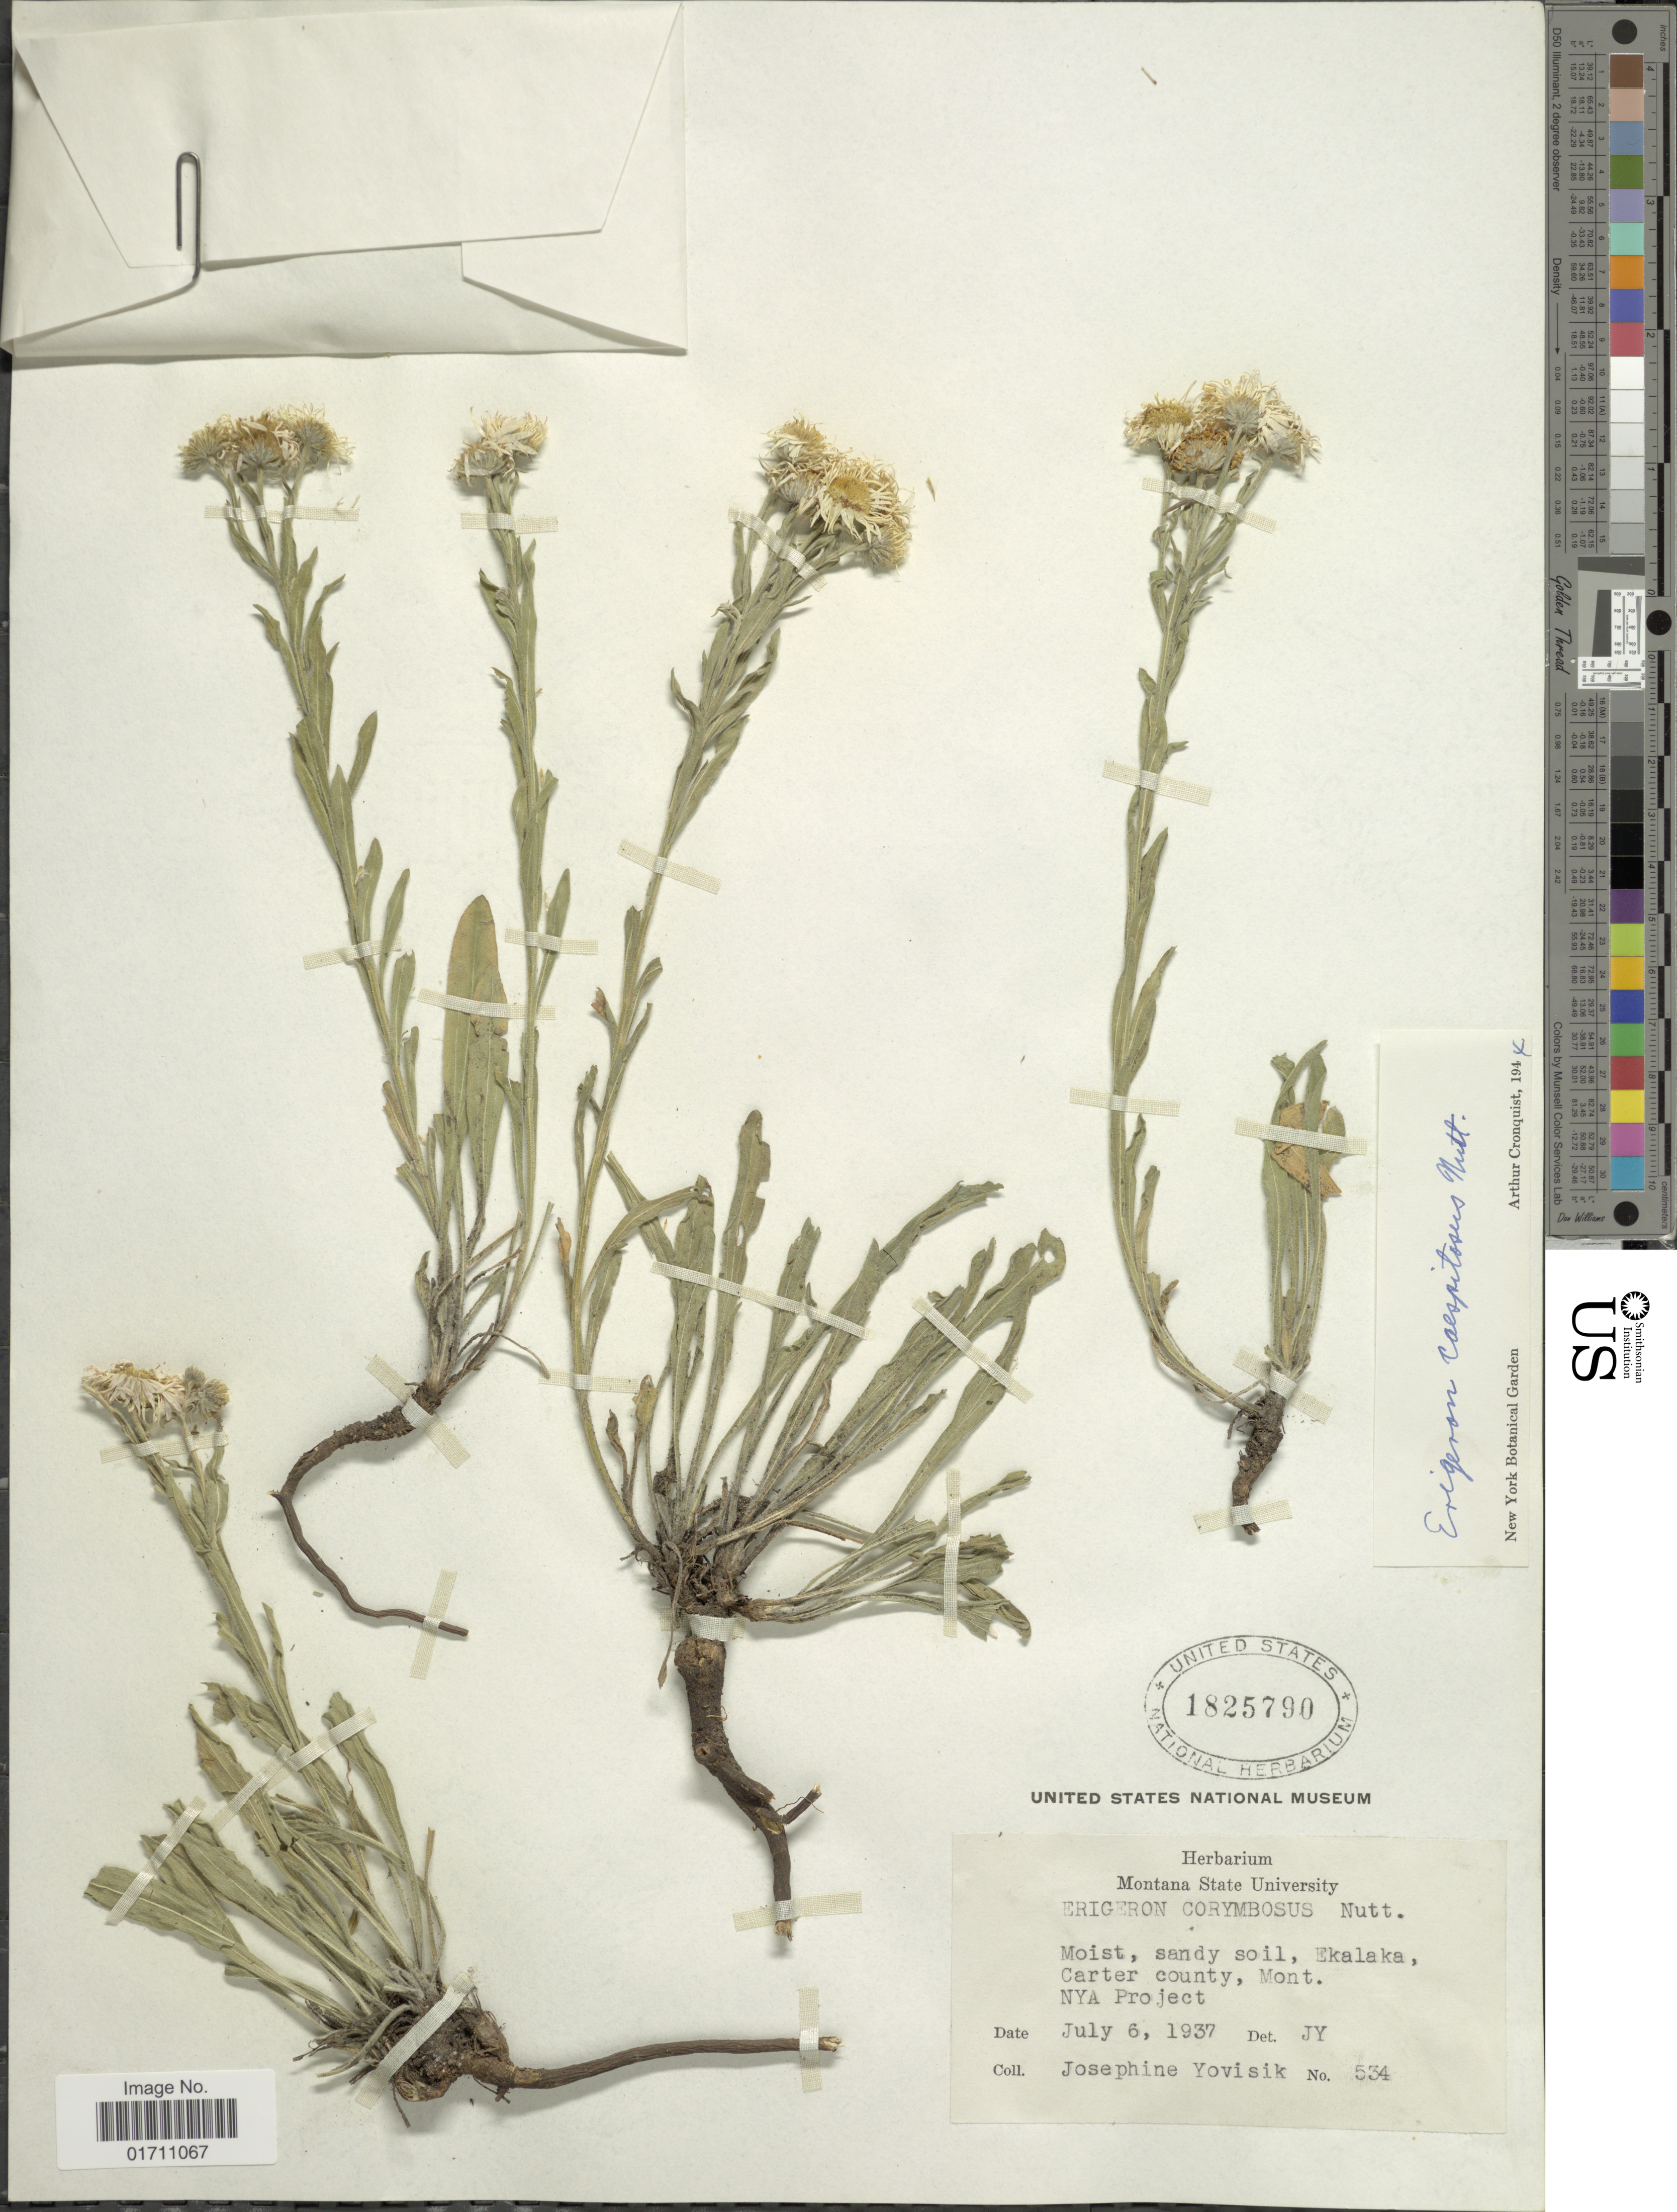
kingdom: Plantae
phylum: Tracheophyta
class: Magnoliopsida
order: Asterales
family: Asteraceae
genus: Erigeron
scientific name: Erigeron caespitosus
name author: Nutt.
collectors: J. Yovisik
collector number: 534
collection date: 1937-07-06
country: United States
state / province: Montana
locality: Moist, sandy soil, Ekalaka, carter county, NYA Project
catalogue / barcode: US 1825790